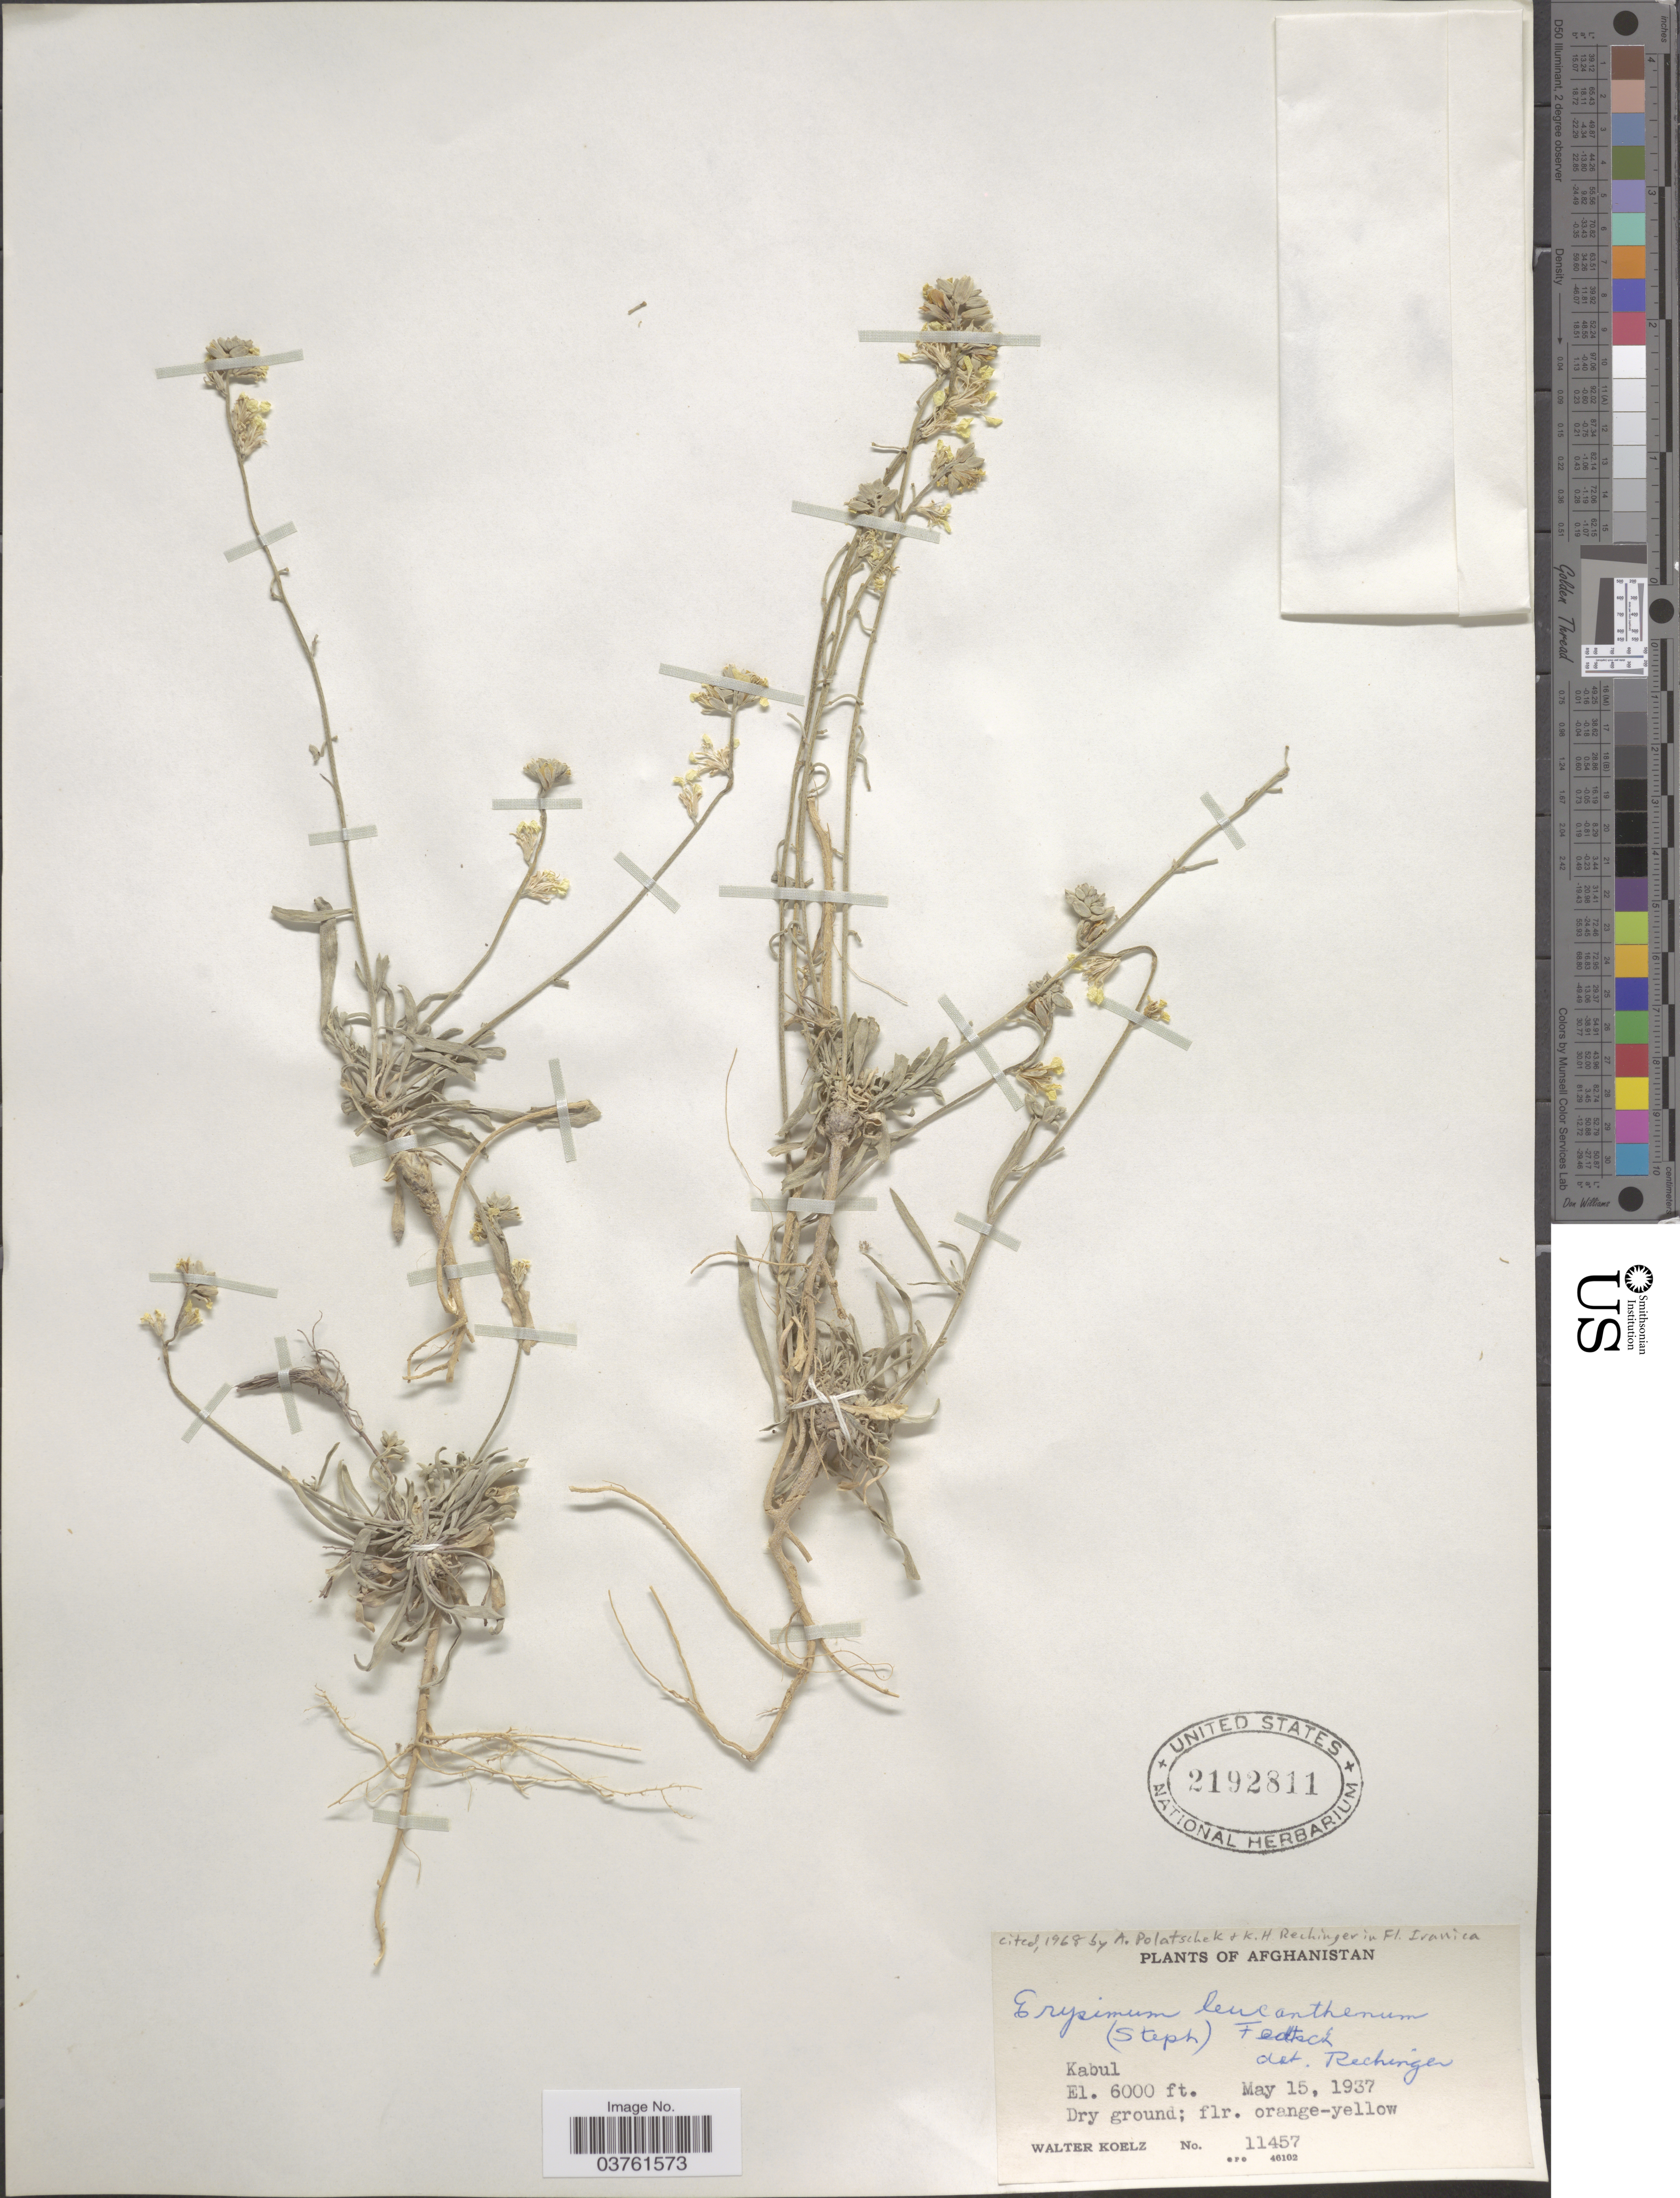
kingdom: Plantae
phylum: Tracheophyta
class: Magnoliopsida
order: Brassicales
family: Brassicaceae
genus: Erysimum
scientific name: Erysimum leucanthemum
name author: B. Fedtsch.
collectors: W. N. Koelz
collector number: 11457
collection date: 1937-05-15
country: Afghanistan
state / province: Kabul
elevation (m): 1829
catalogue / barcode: US 2192811